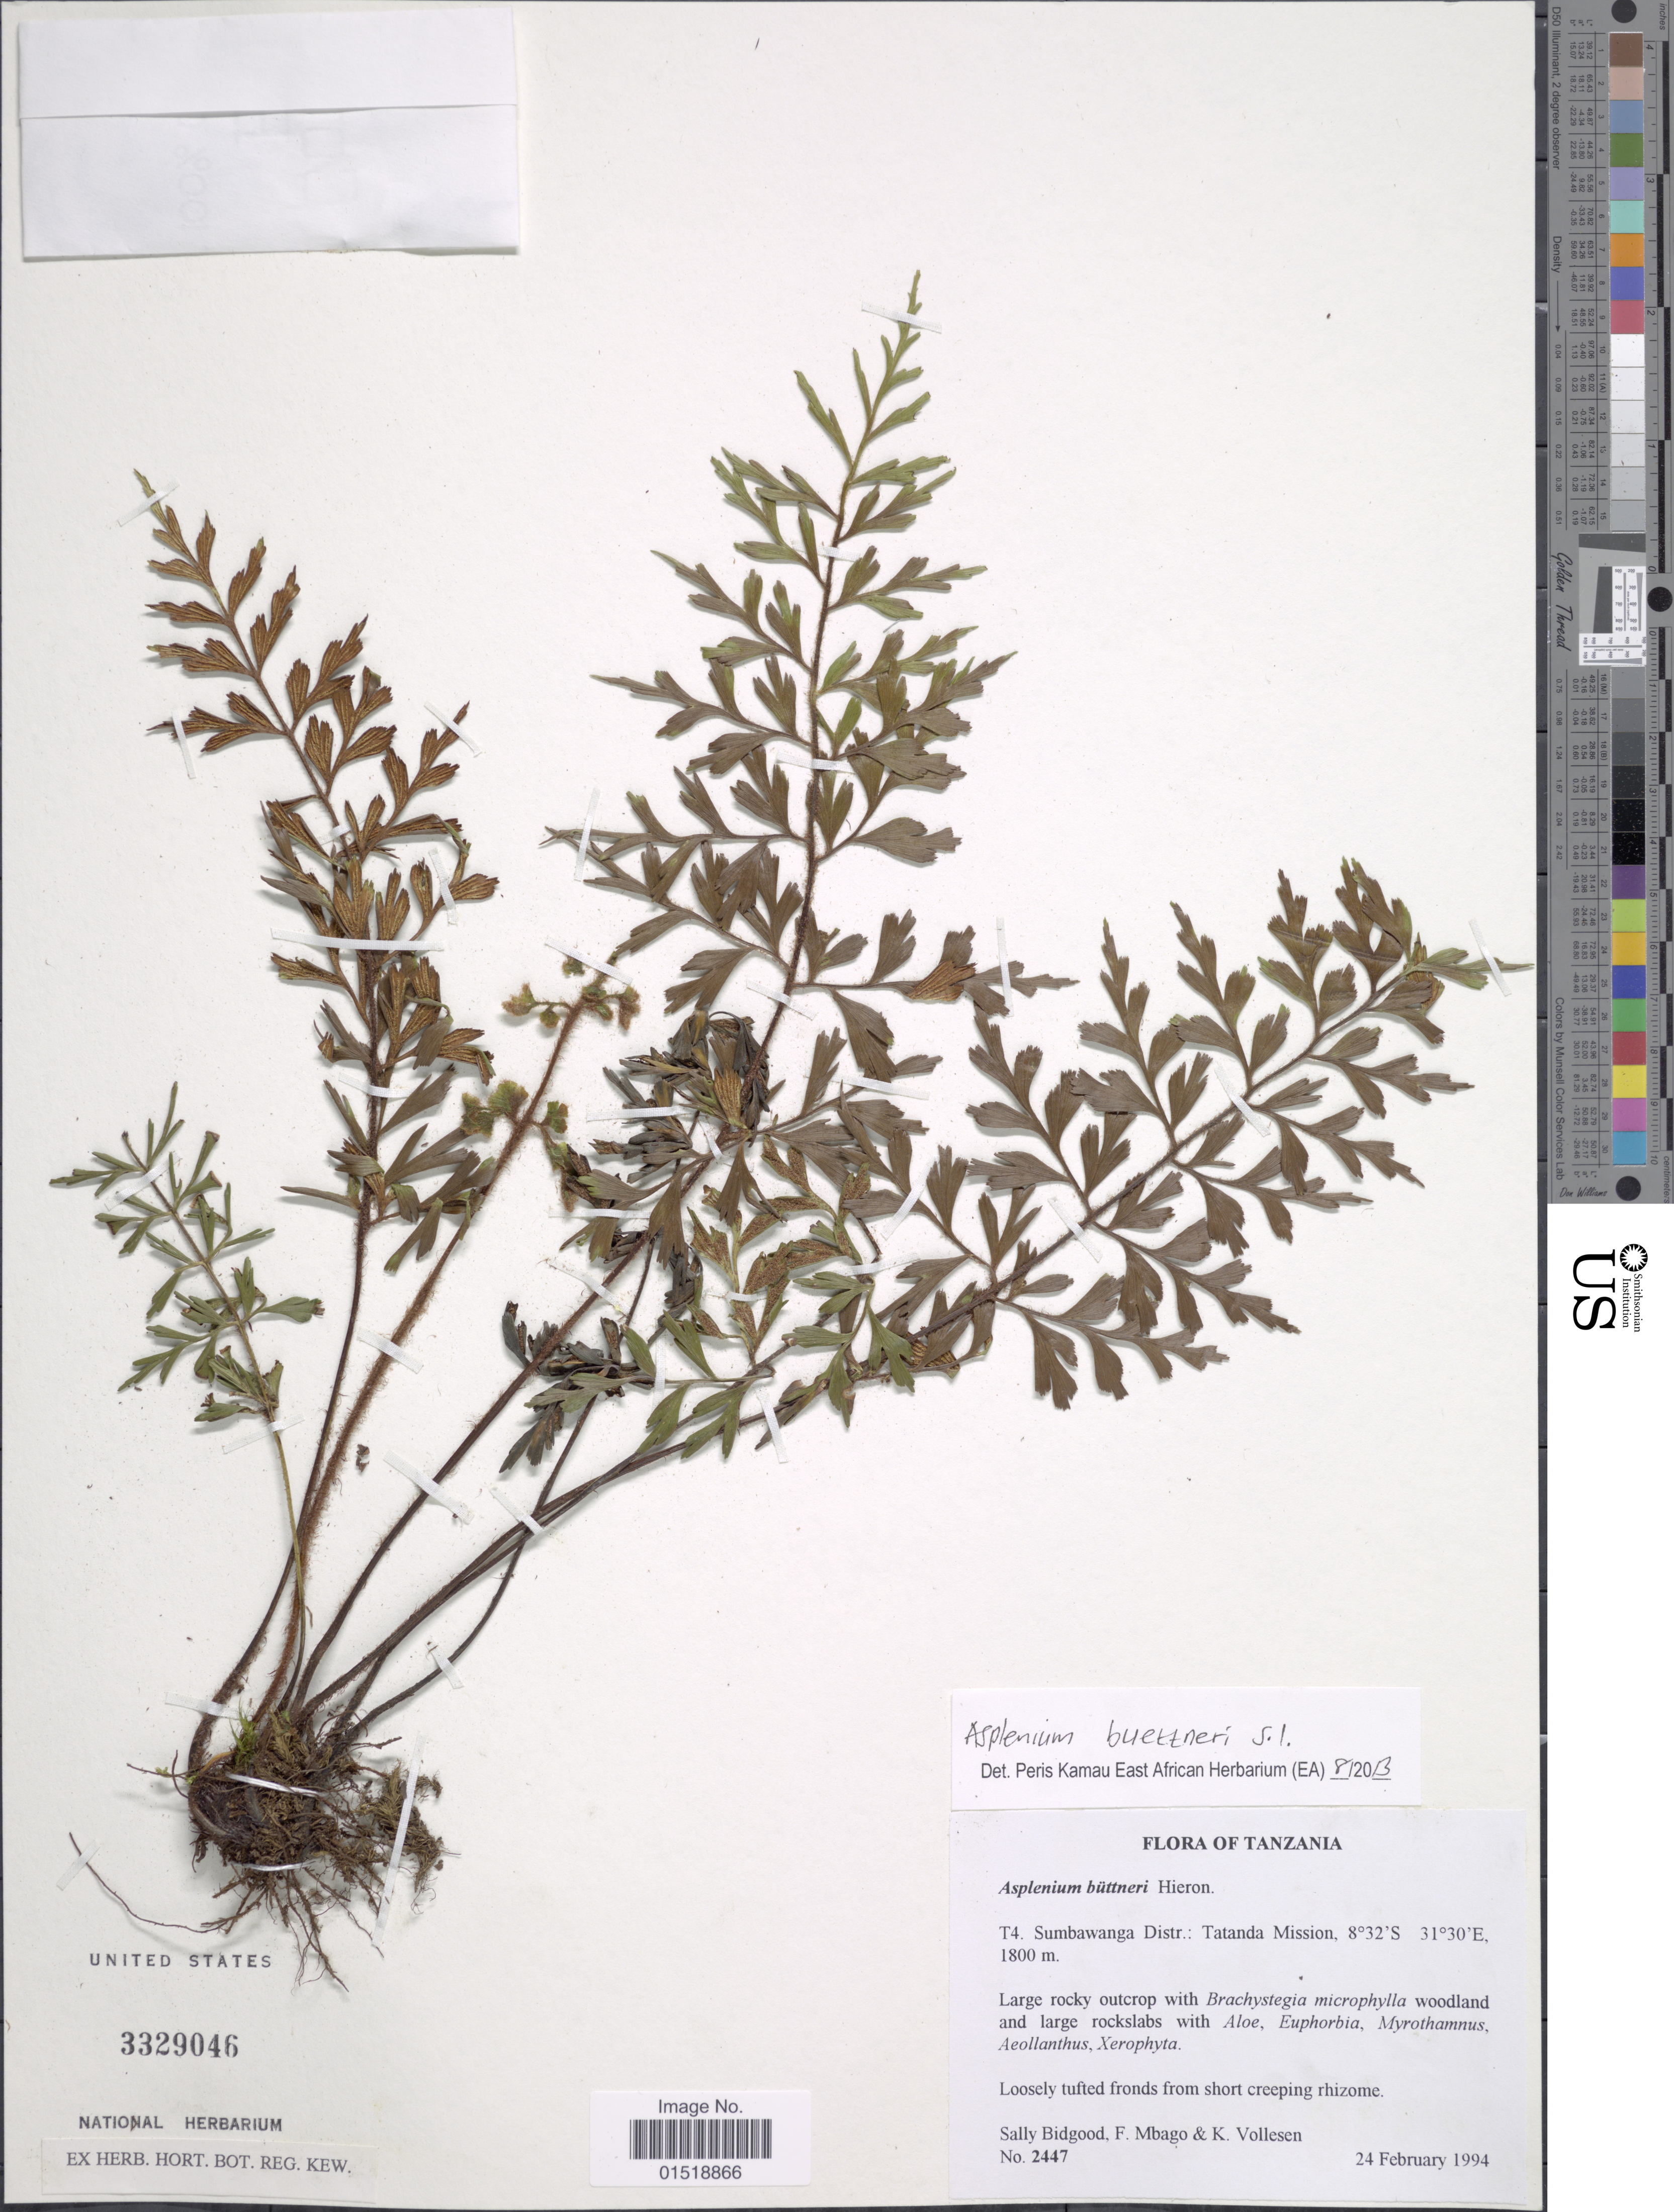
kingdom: Plantae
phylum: Tracheophyta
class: Polypodiopsida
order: Polypodiales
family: Aspleniaceae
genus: Asplenium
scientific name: Asplenium buettneri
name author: Hieron.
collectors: S. Bidgood, F. Mbago & K. Vollesen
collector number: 2447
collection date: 1994-02-24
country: Tanzania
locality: T4. Sumbawanga Distr.: Tatanda Mission.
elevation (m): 1800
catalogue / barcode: US 3329046